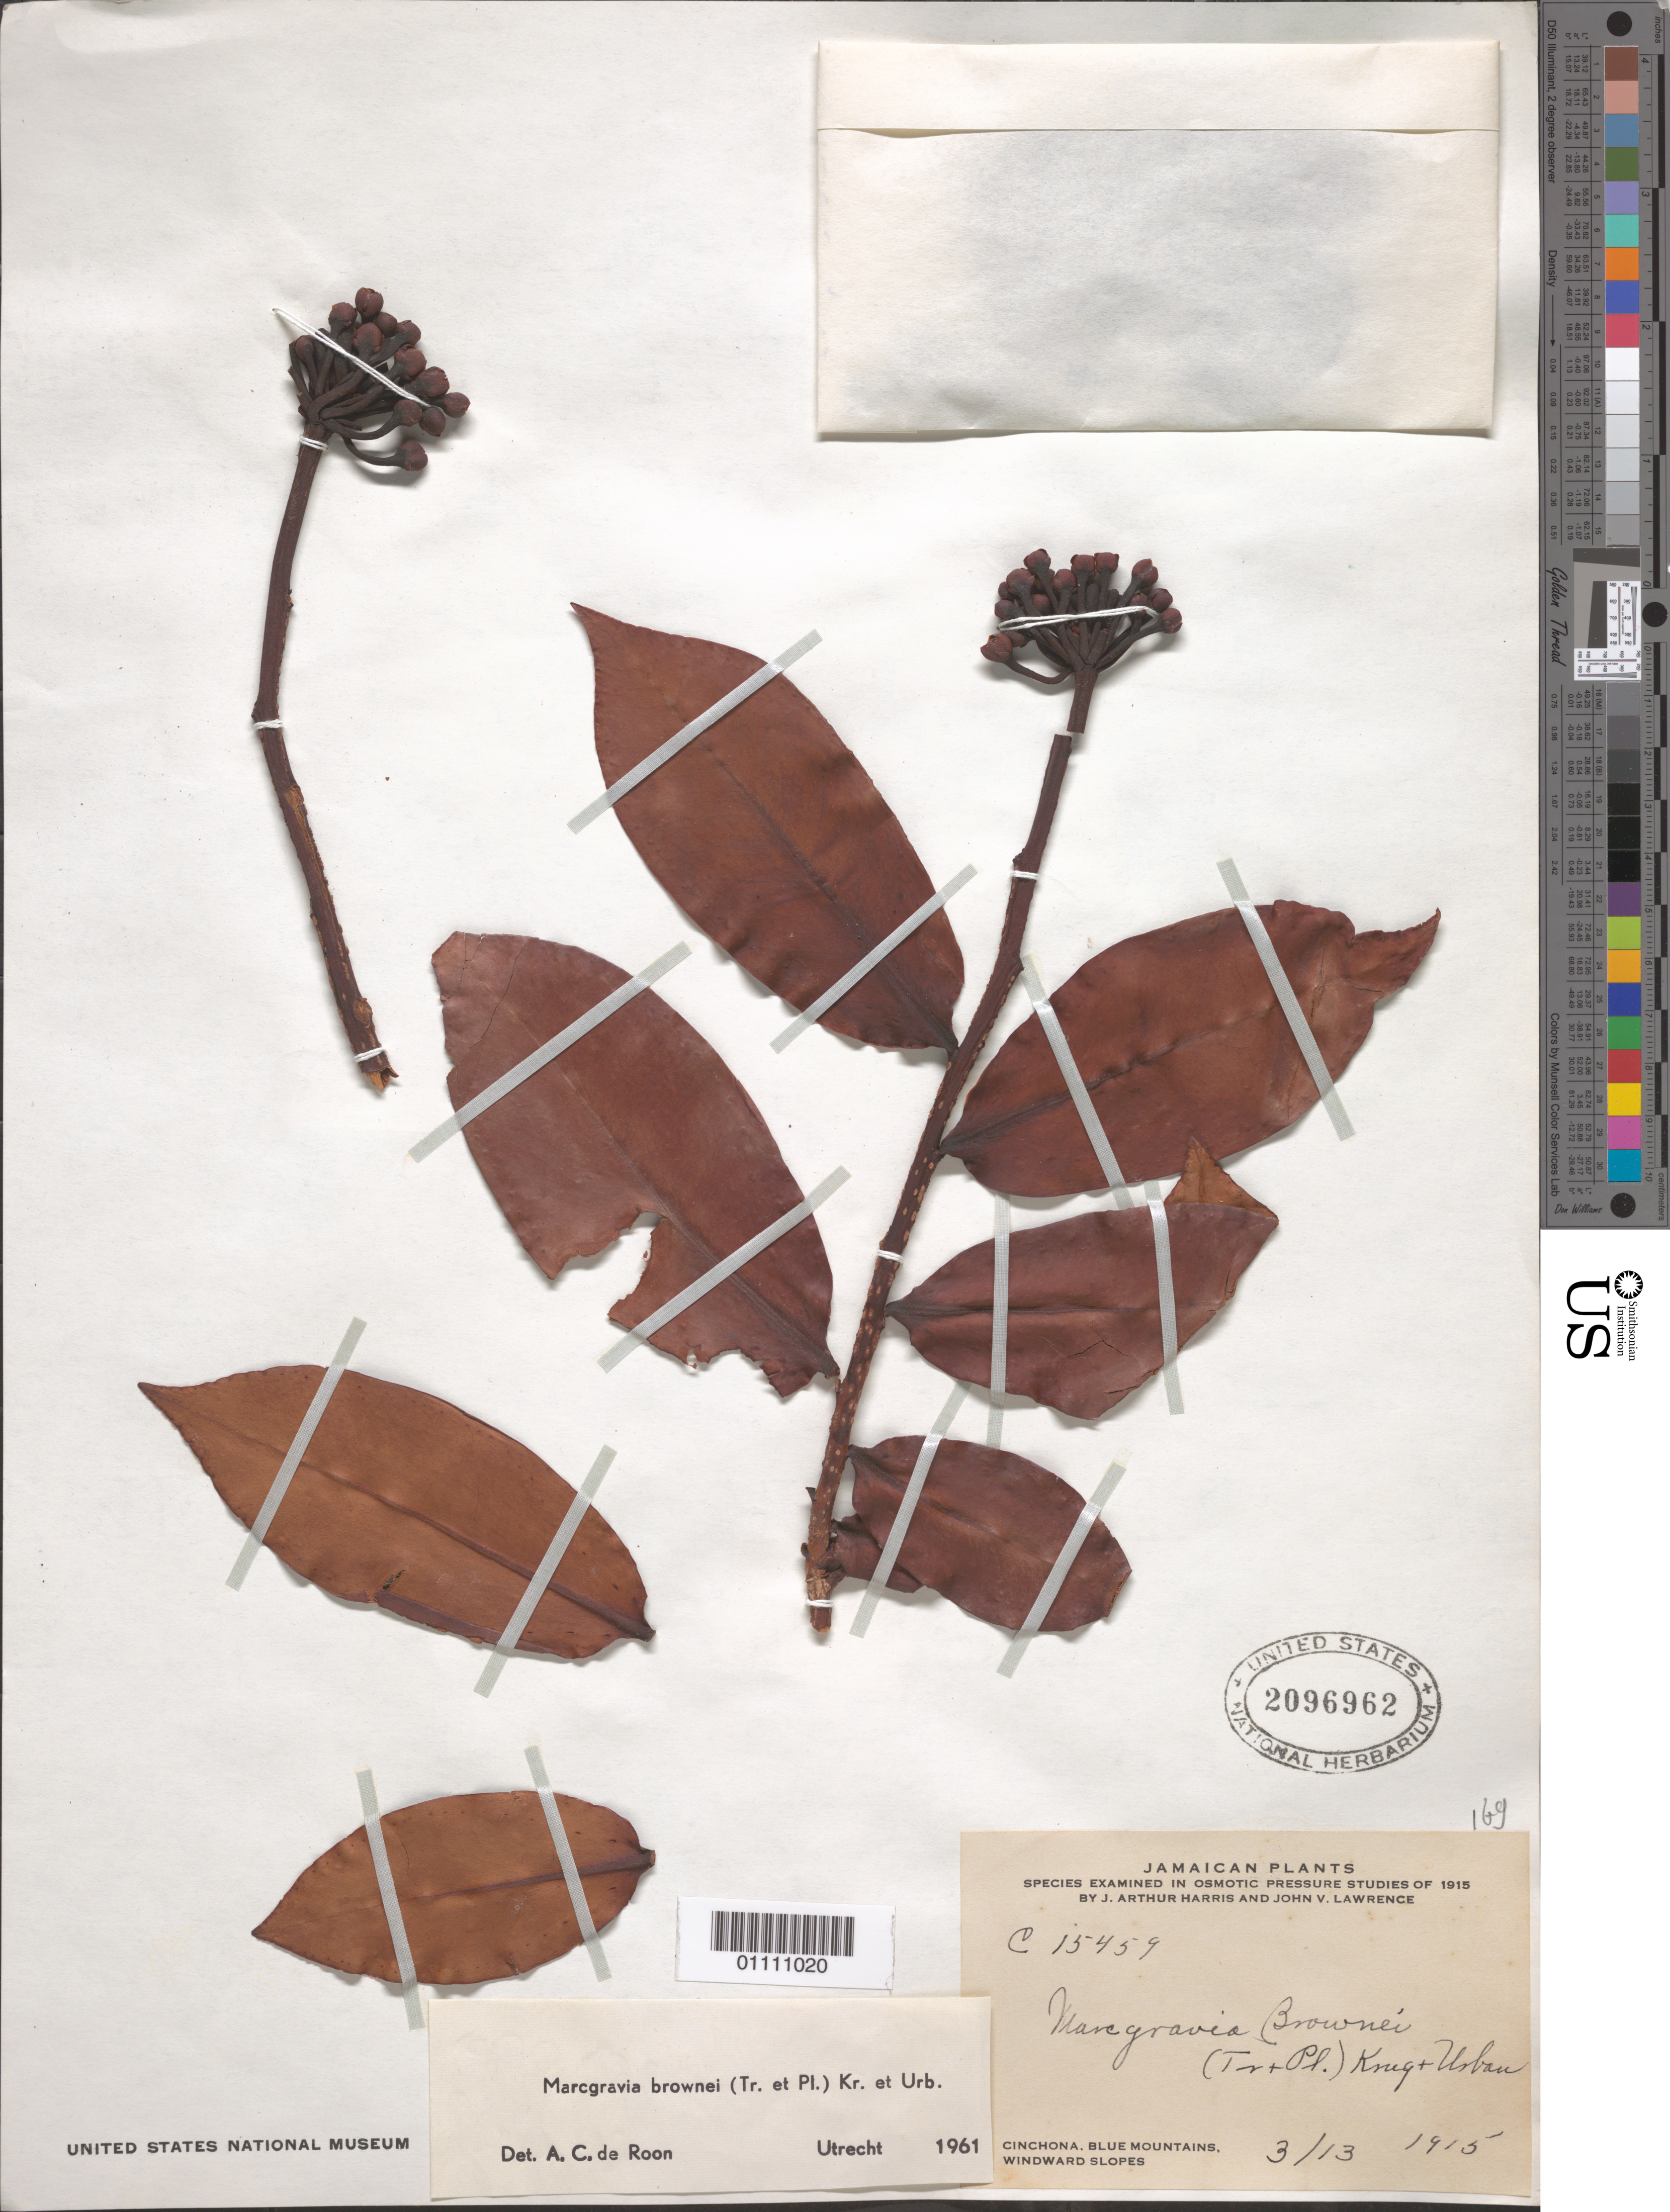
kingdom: Plantae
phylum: Tracheophyta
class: Magnoliopsida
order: Ericales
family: Marcgraviaceae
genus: Marcgravia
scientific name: Marcgravia brownei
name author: (Triana & Planch.) Krug & Urb.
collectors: J. A. Harris & J. Lawrence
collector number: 15459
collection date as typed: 13 Mar 1915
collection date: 1915-03-13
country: Jamaica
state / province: Portland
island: Jamaica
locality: Cinchona, Blue Mountains, windward slopes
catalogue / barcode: US 2096962